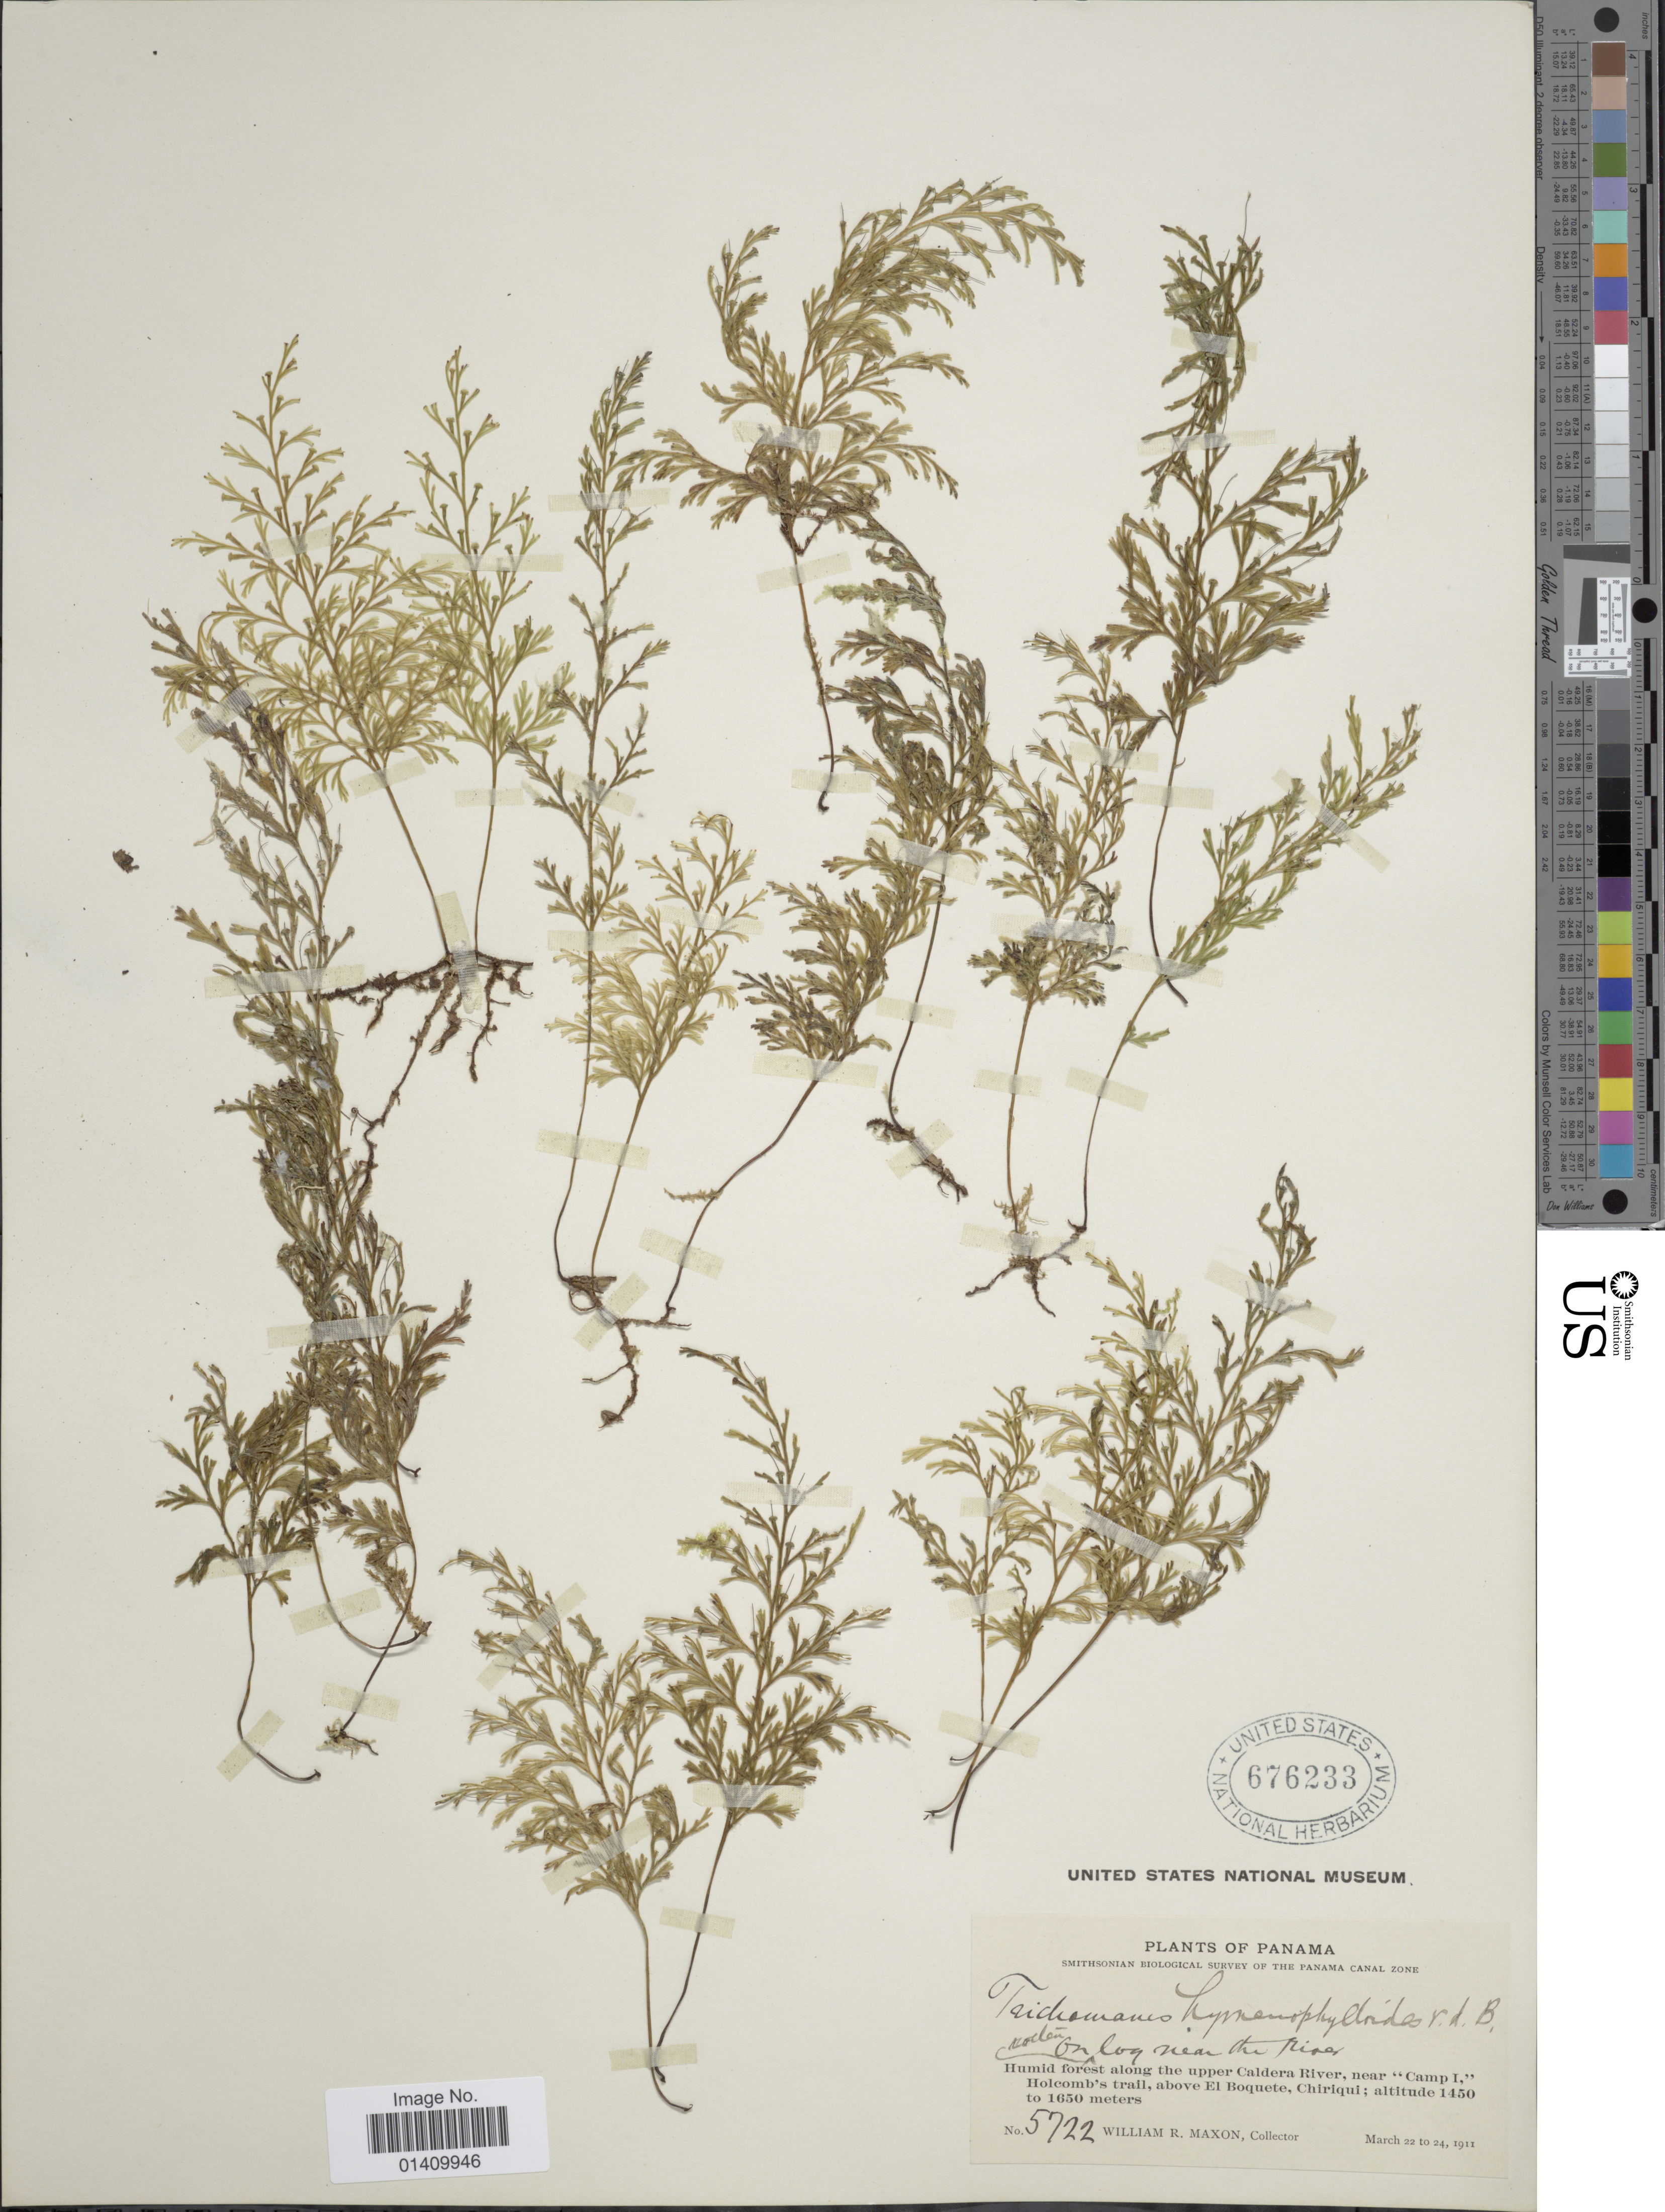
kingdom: Plantae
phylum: Tracheophyta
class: Polypodiopsida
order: Hymenophyllales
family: Hymenophyllaceae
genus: Polyphlebium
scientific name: Polyphlebium hymenophylloides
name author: (Bosch) Ebihara & Dubuisson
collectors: W. R. Maxon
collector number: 5722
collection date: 1911-03-22/1911-03-24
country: Panama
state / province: Chiriqui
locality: Humid forest along the upper Caldera river near camp1 Holcombs trail above El Boquete, Chiriqui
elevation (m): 1450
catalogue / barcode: US 676233